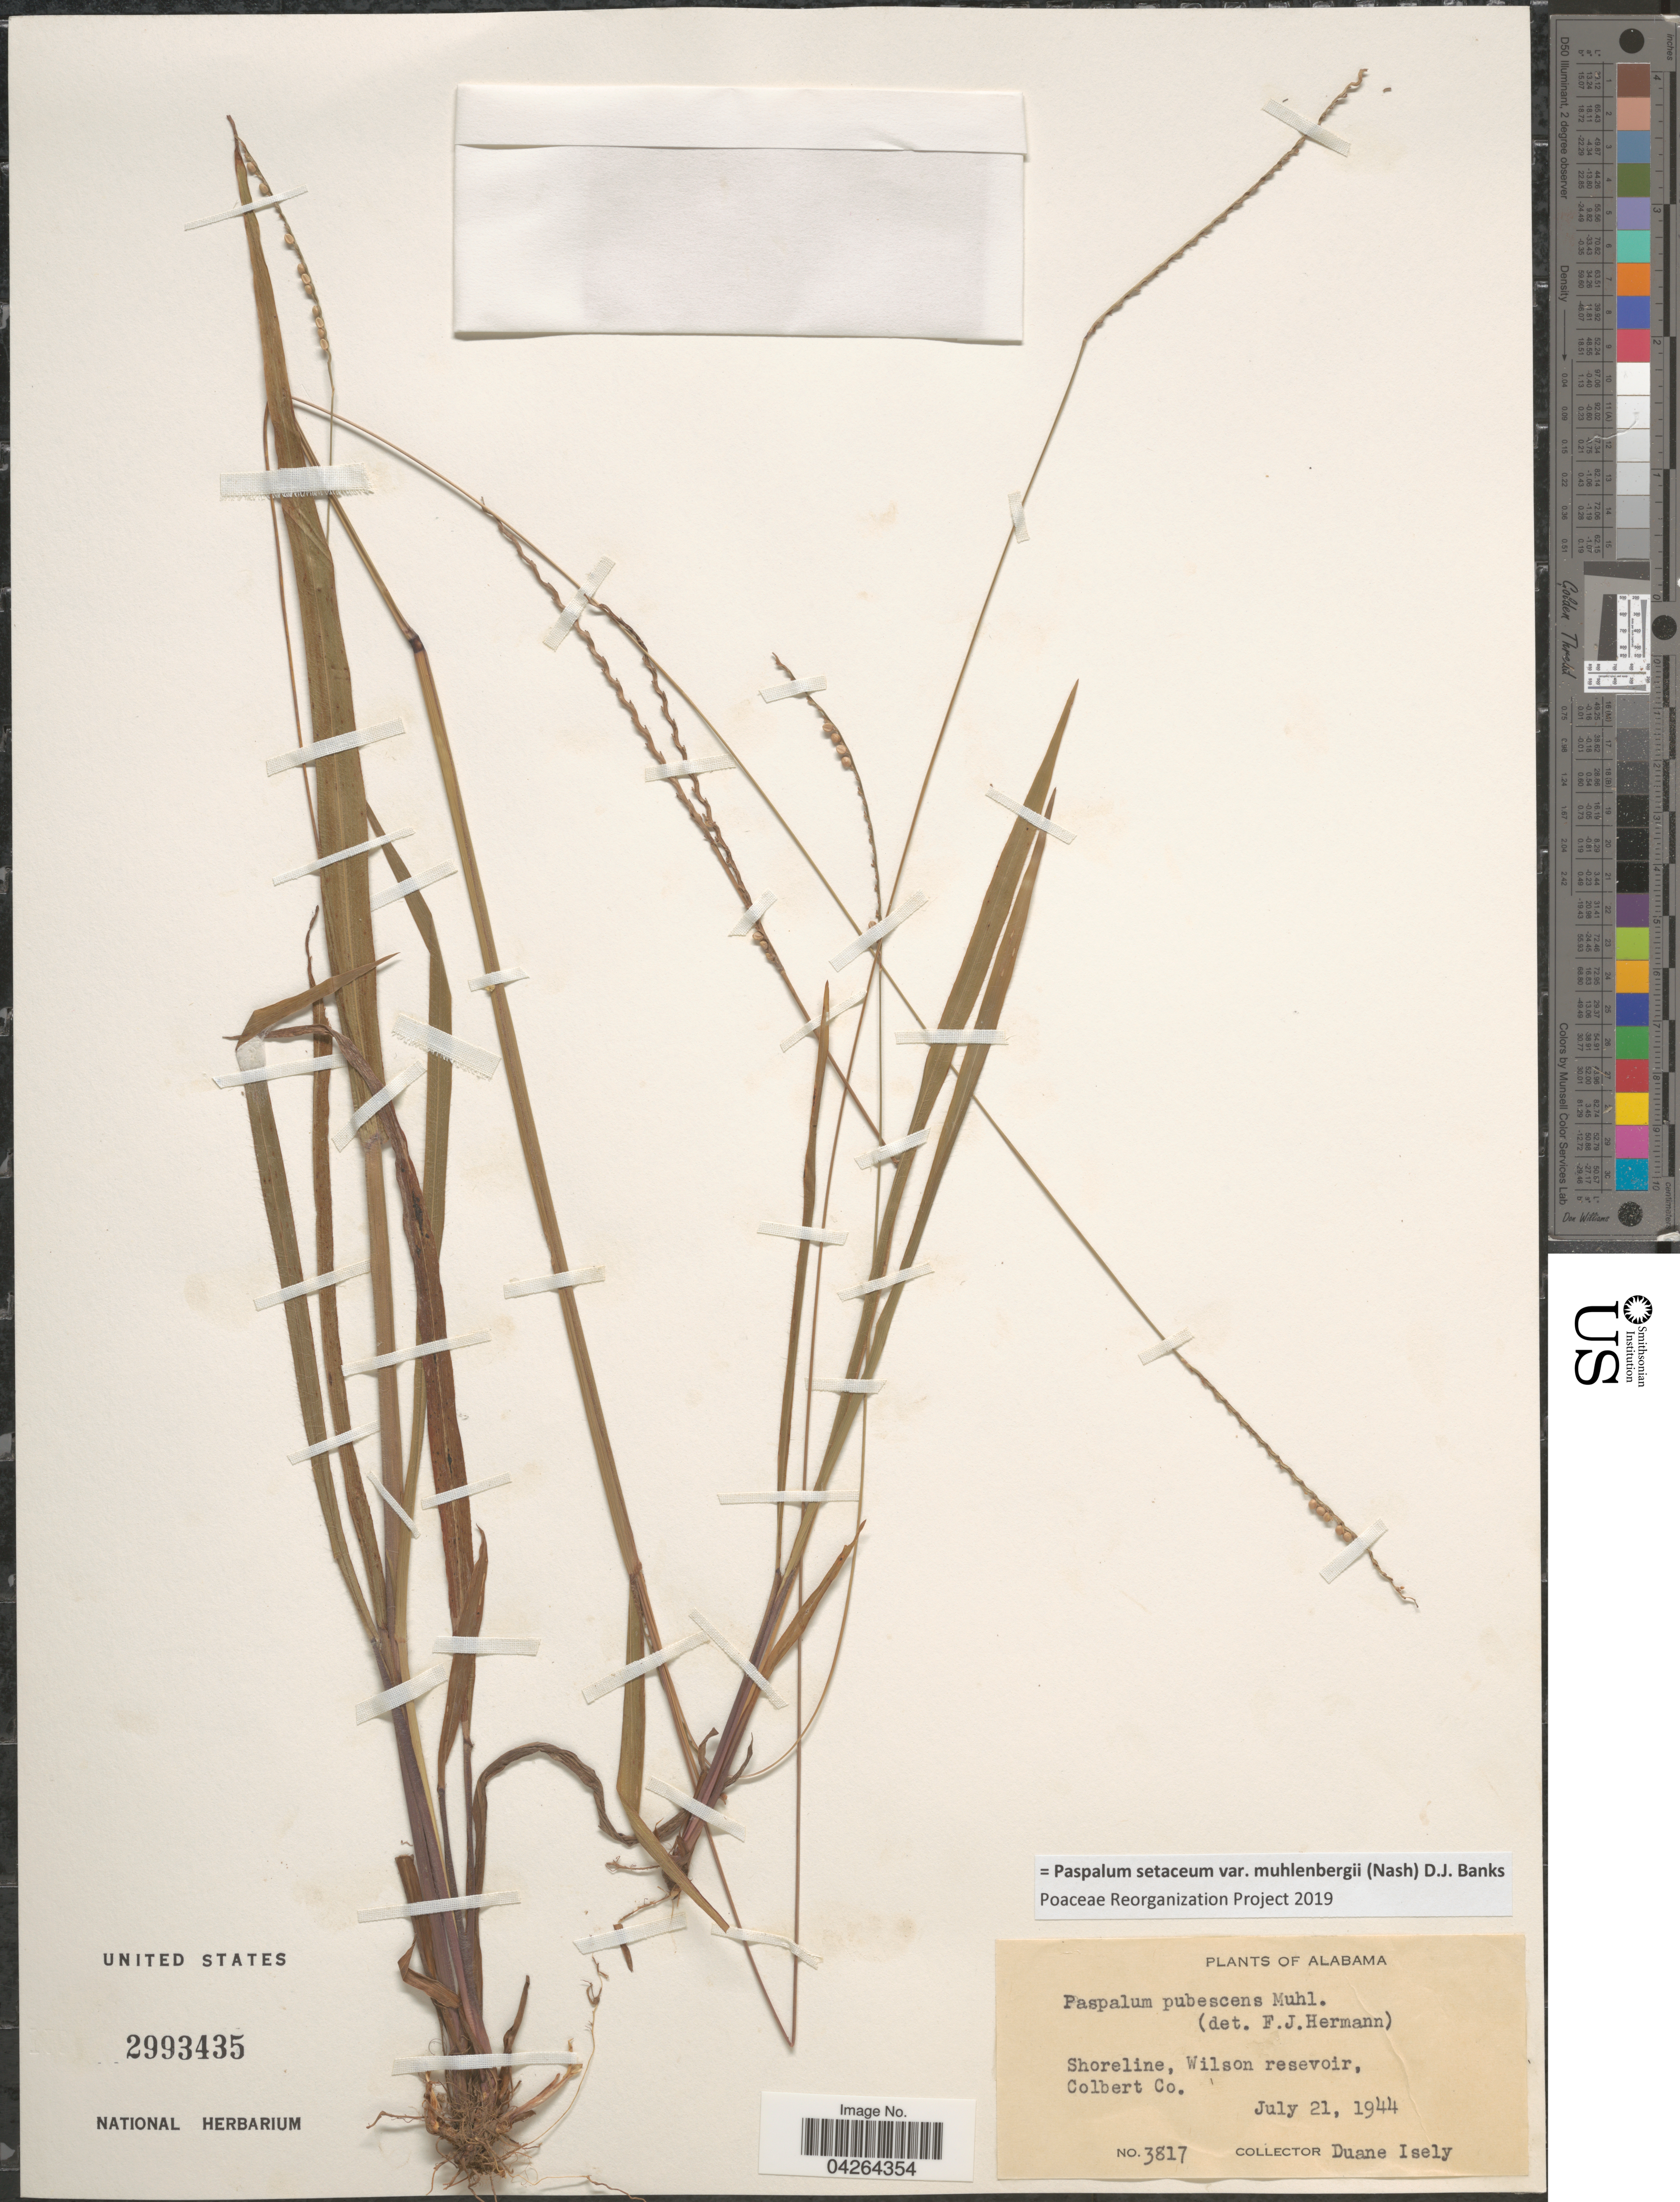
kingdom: Plantae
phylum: Tracheophyta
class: Liliopsida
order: Poales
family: Poaceae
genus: Paspalum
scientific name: Paspalum setaceum var. muhlenbergii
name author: (Nash) D.J. Banks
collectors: D. Isely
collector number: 3817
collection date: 1944-07-21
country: United States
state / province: Alabama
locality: Shoreline, Wilson reservoir, Colbert Co.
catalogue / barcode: US 2993435